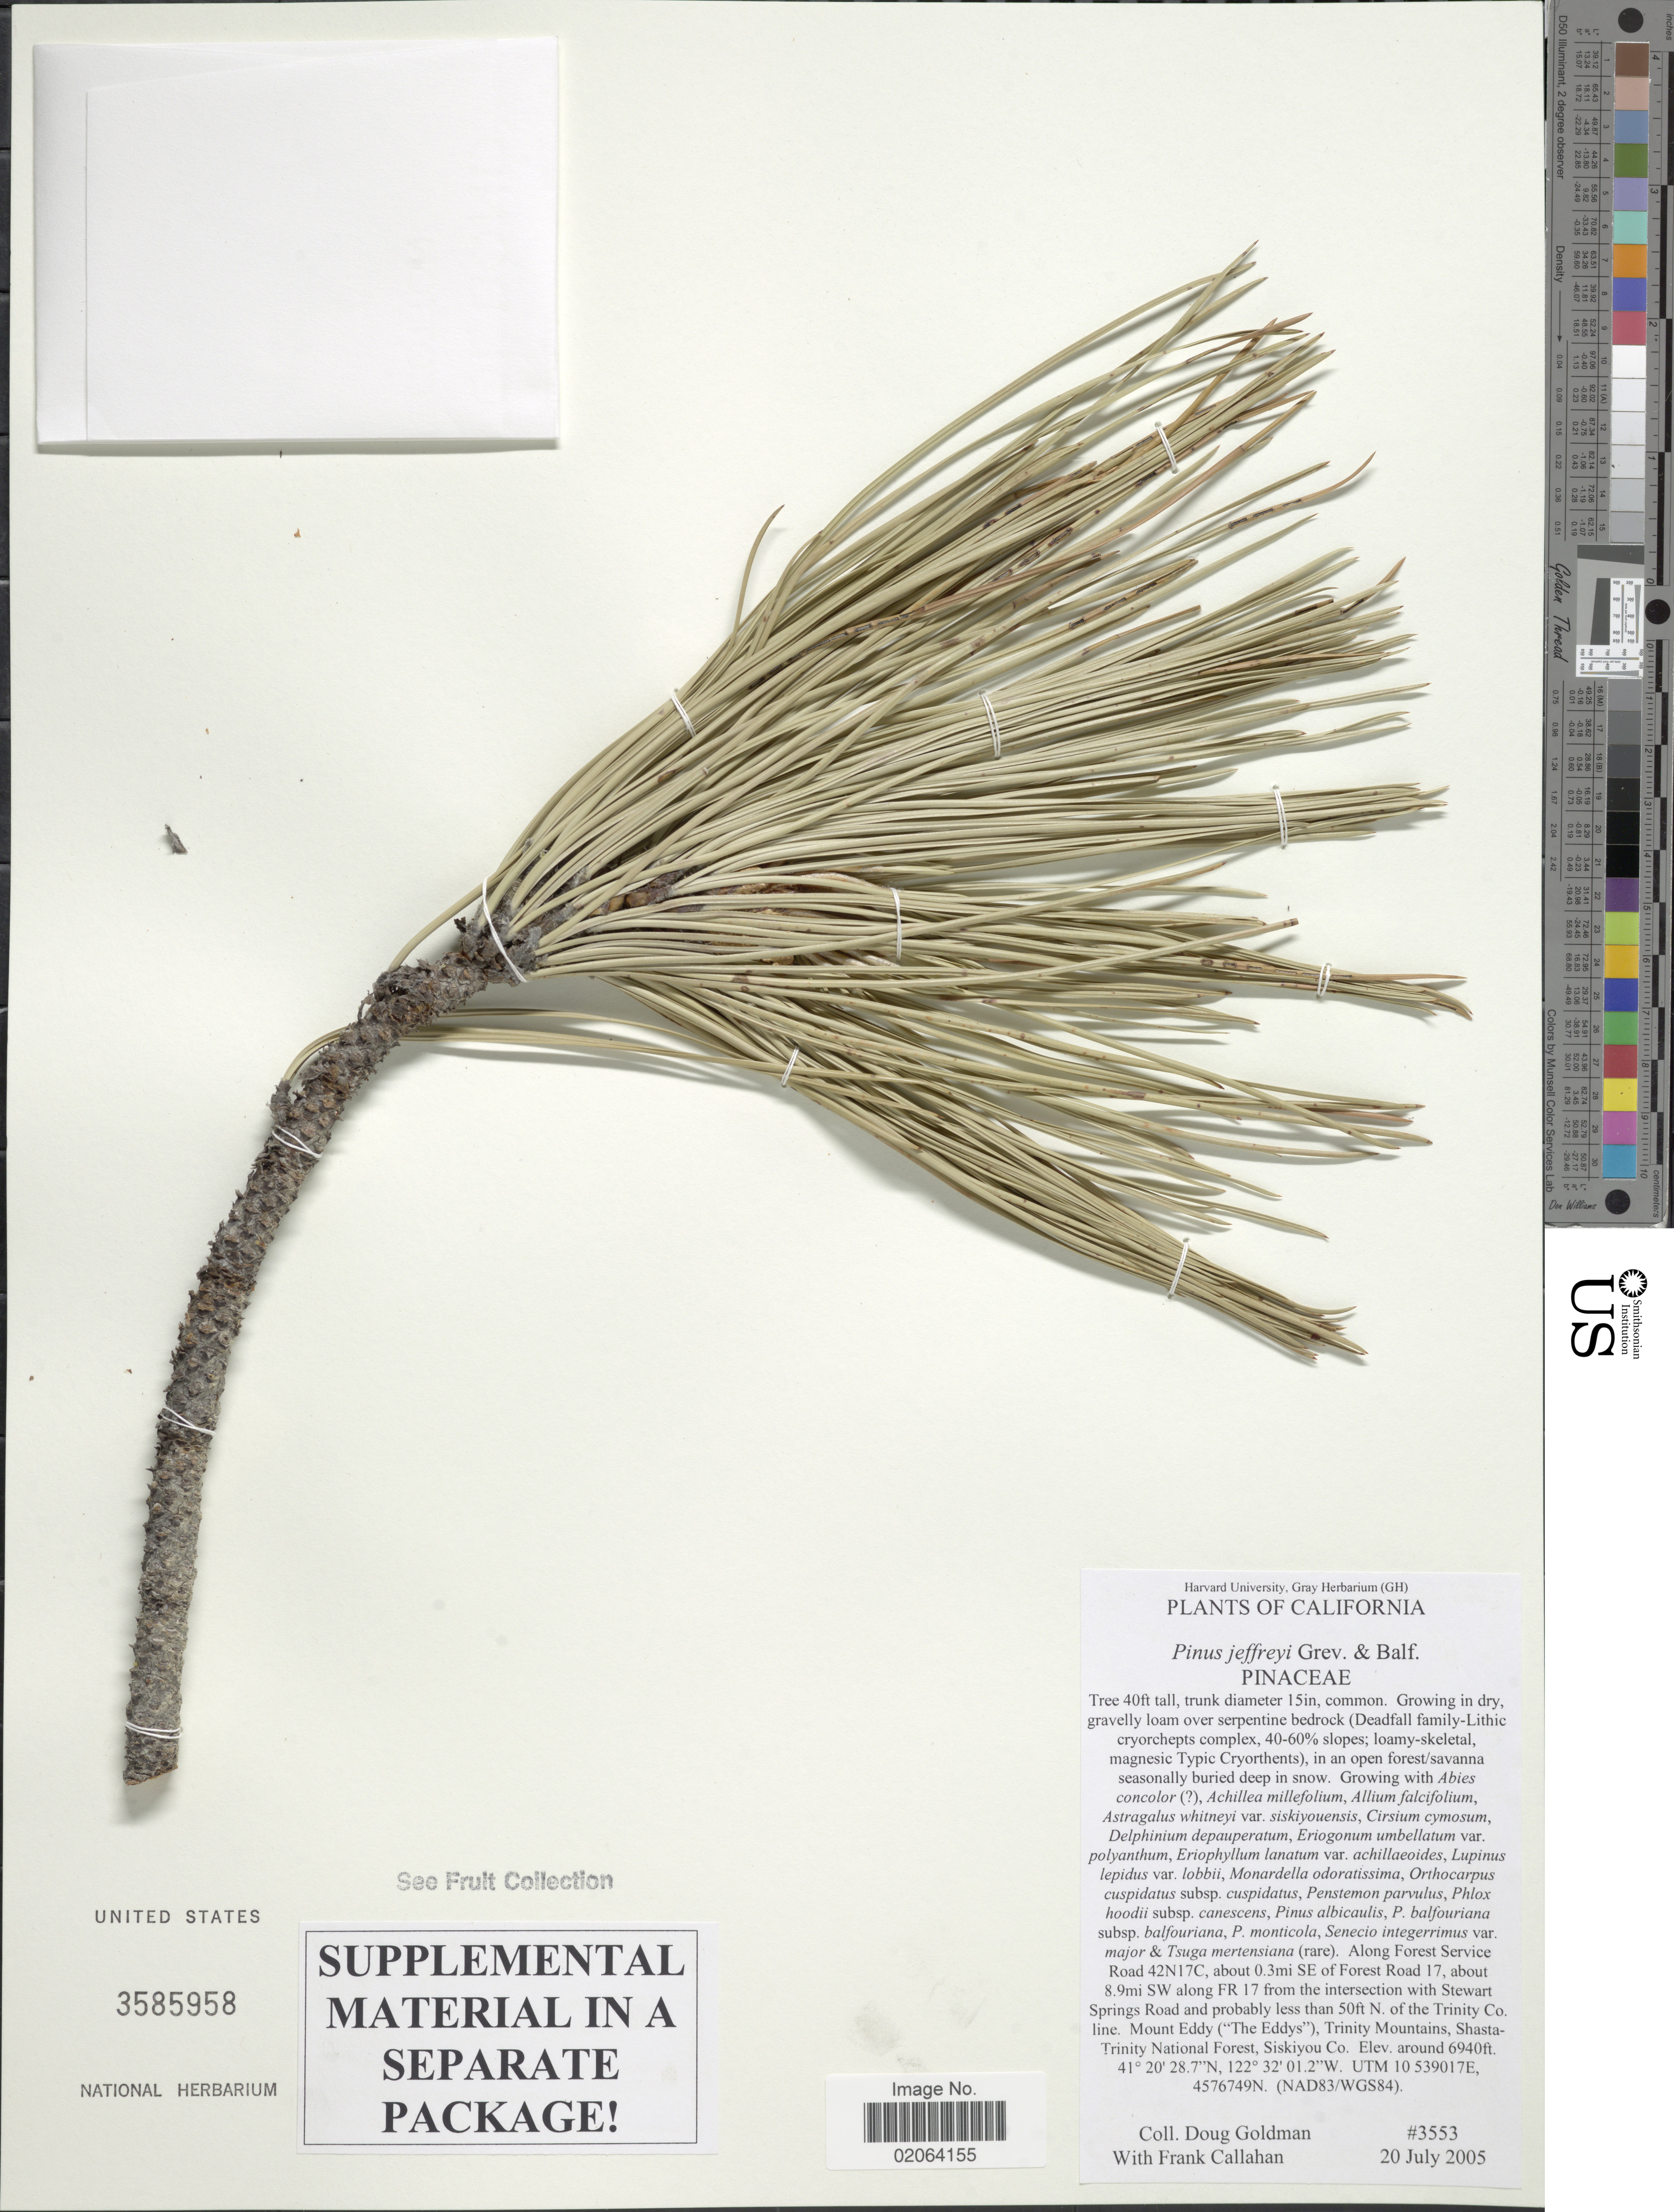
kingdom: Plantae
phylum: Tracheophyta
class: Pinopsida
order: Pinales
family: Pinaceae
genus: Pinus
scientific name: Pinus jeffreyi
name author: Balf.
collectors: D. Goldman & F. Callahan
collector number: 3553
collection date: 2005-07-20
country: United States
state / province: California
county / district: Siskiyou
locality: Along Forest Service Road 42N17C, about 0.3 mi. SE of Forest Road 17, about 8.9mi. SW along FR 17 from the intersection with Stewart Springs Road and probably less than 50ft N. of the Trinity Co. line. Mount Eddy ("The Eddy's"), Trinity Mountains, Shasta-Trinity National Forest, Siskiyou Co.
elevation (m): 2115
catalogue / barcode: US 3585958